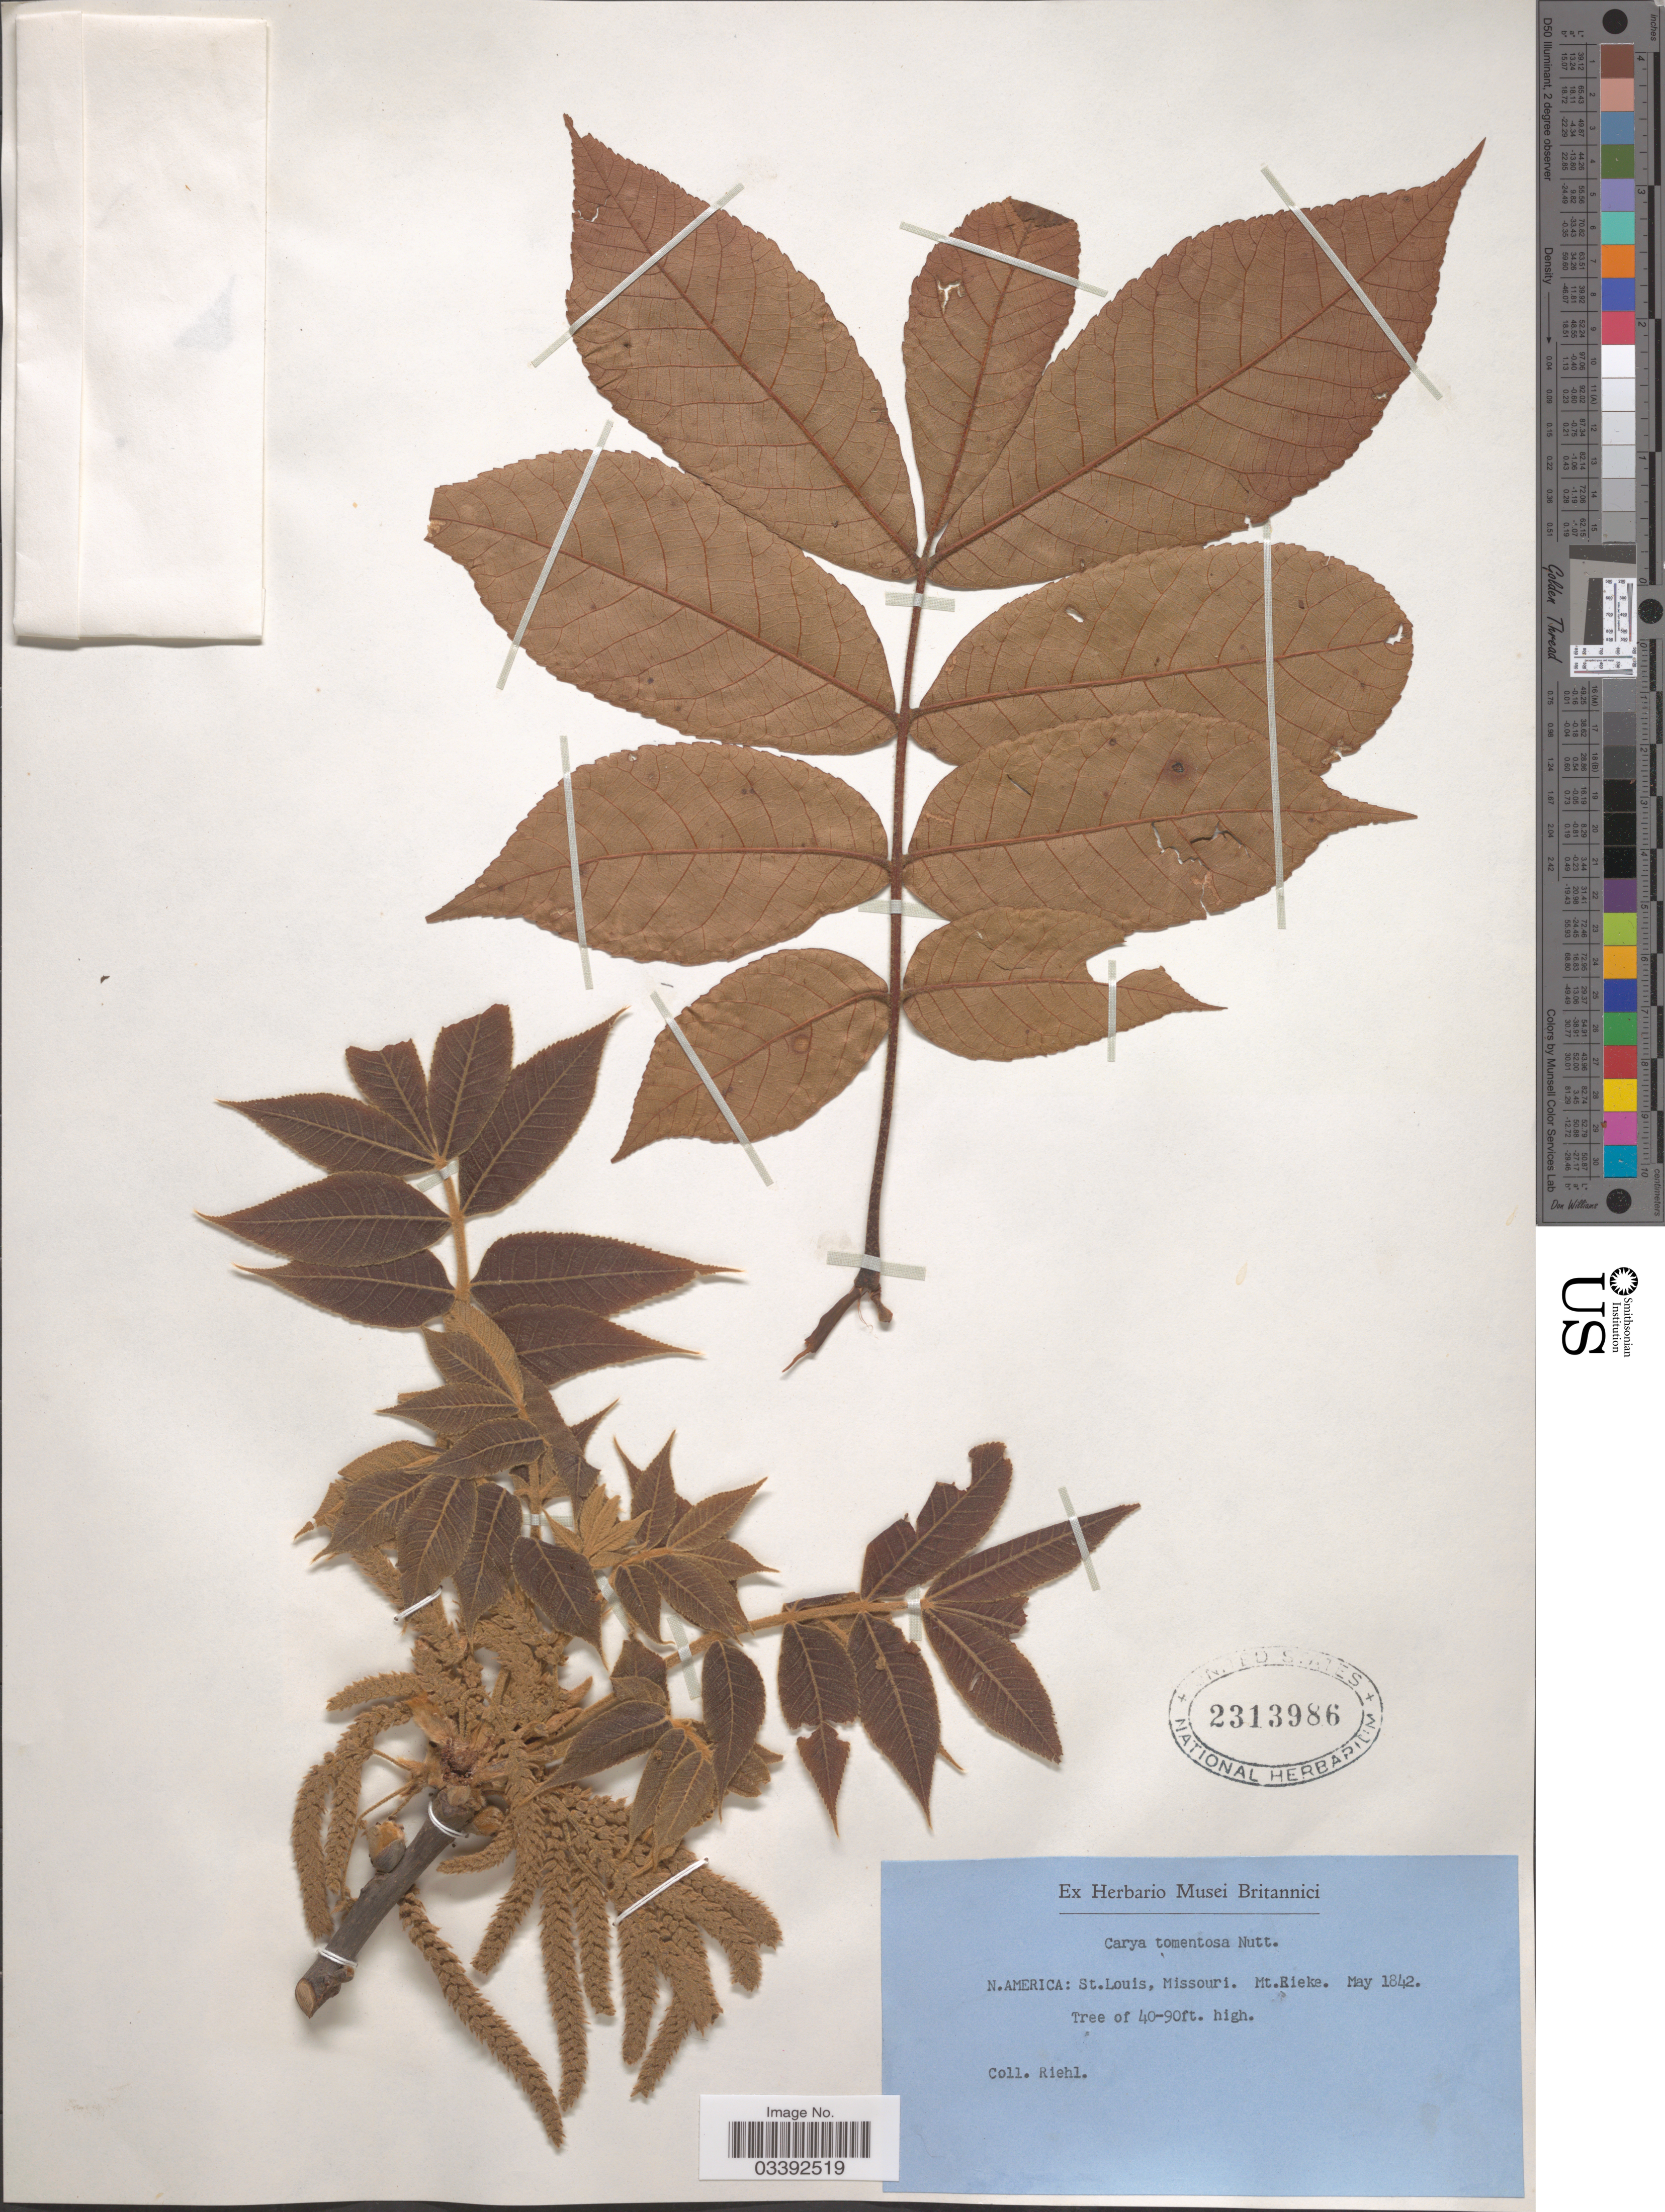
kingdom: Plantae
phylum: Tracheophyta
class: Magnoliopsida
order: Fagales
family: Juglandaceae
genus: Carya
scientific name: Carya tomentosa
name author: (Lam.) Nutt.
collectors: Riehl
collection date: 1842-05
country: United States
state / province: Missouri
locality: St. Luis. Mt. Rieke.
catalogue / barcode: US 2313986